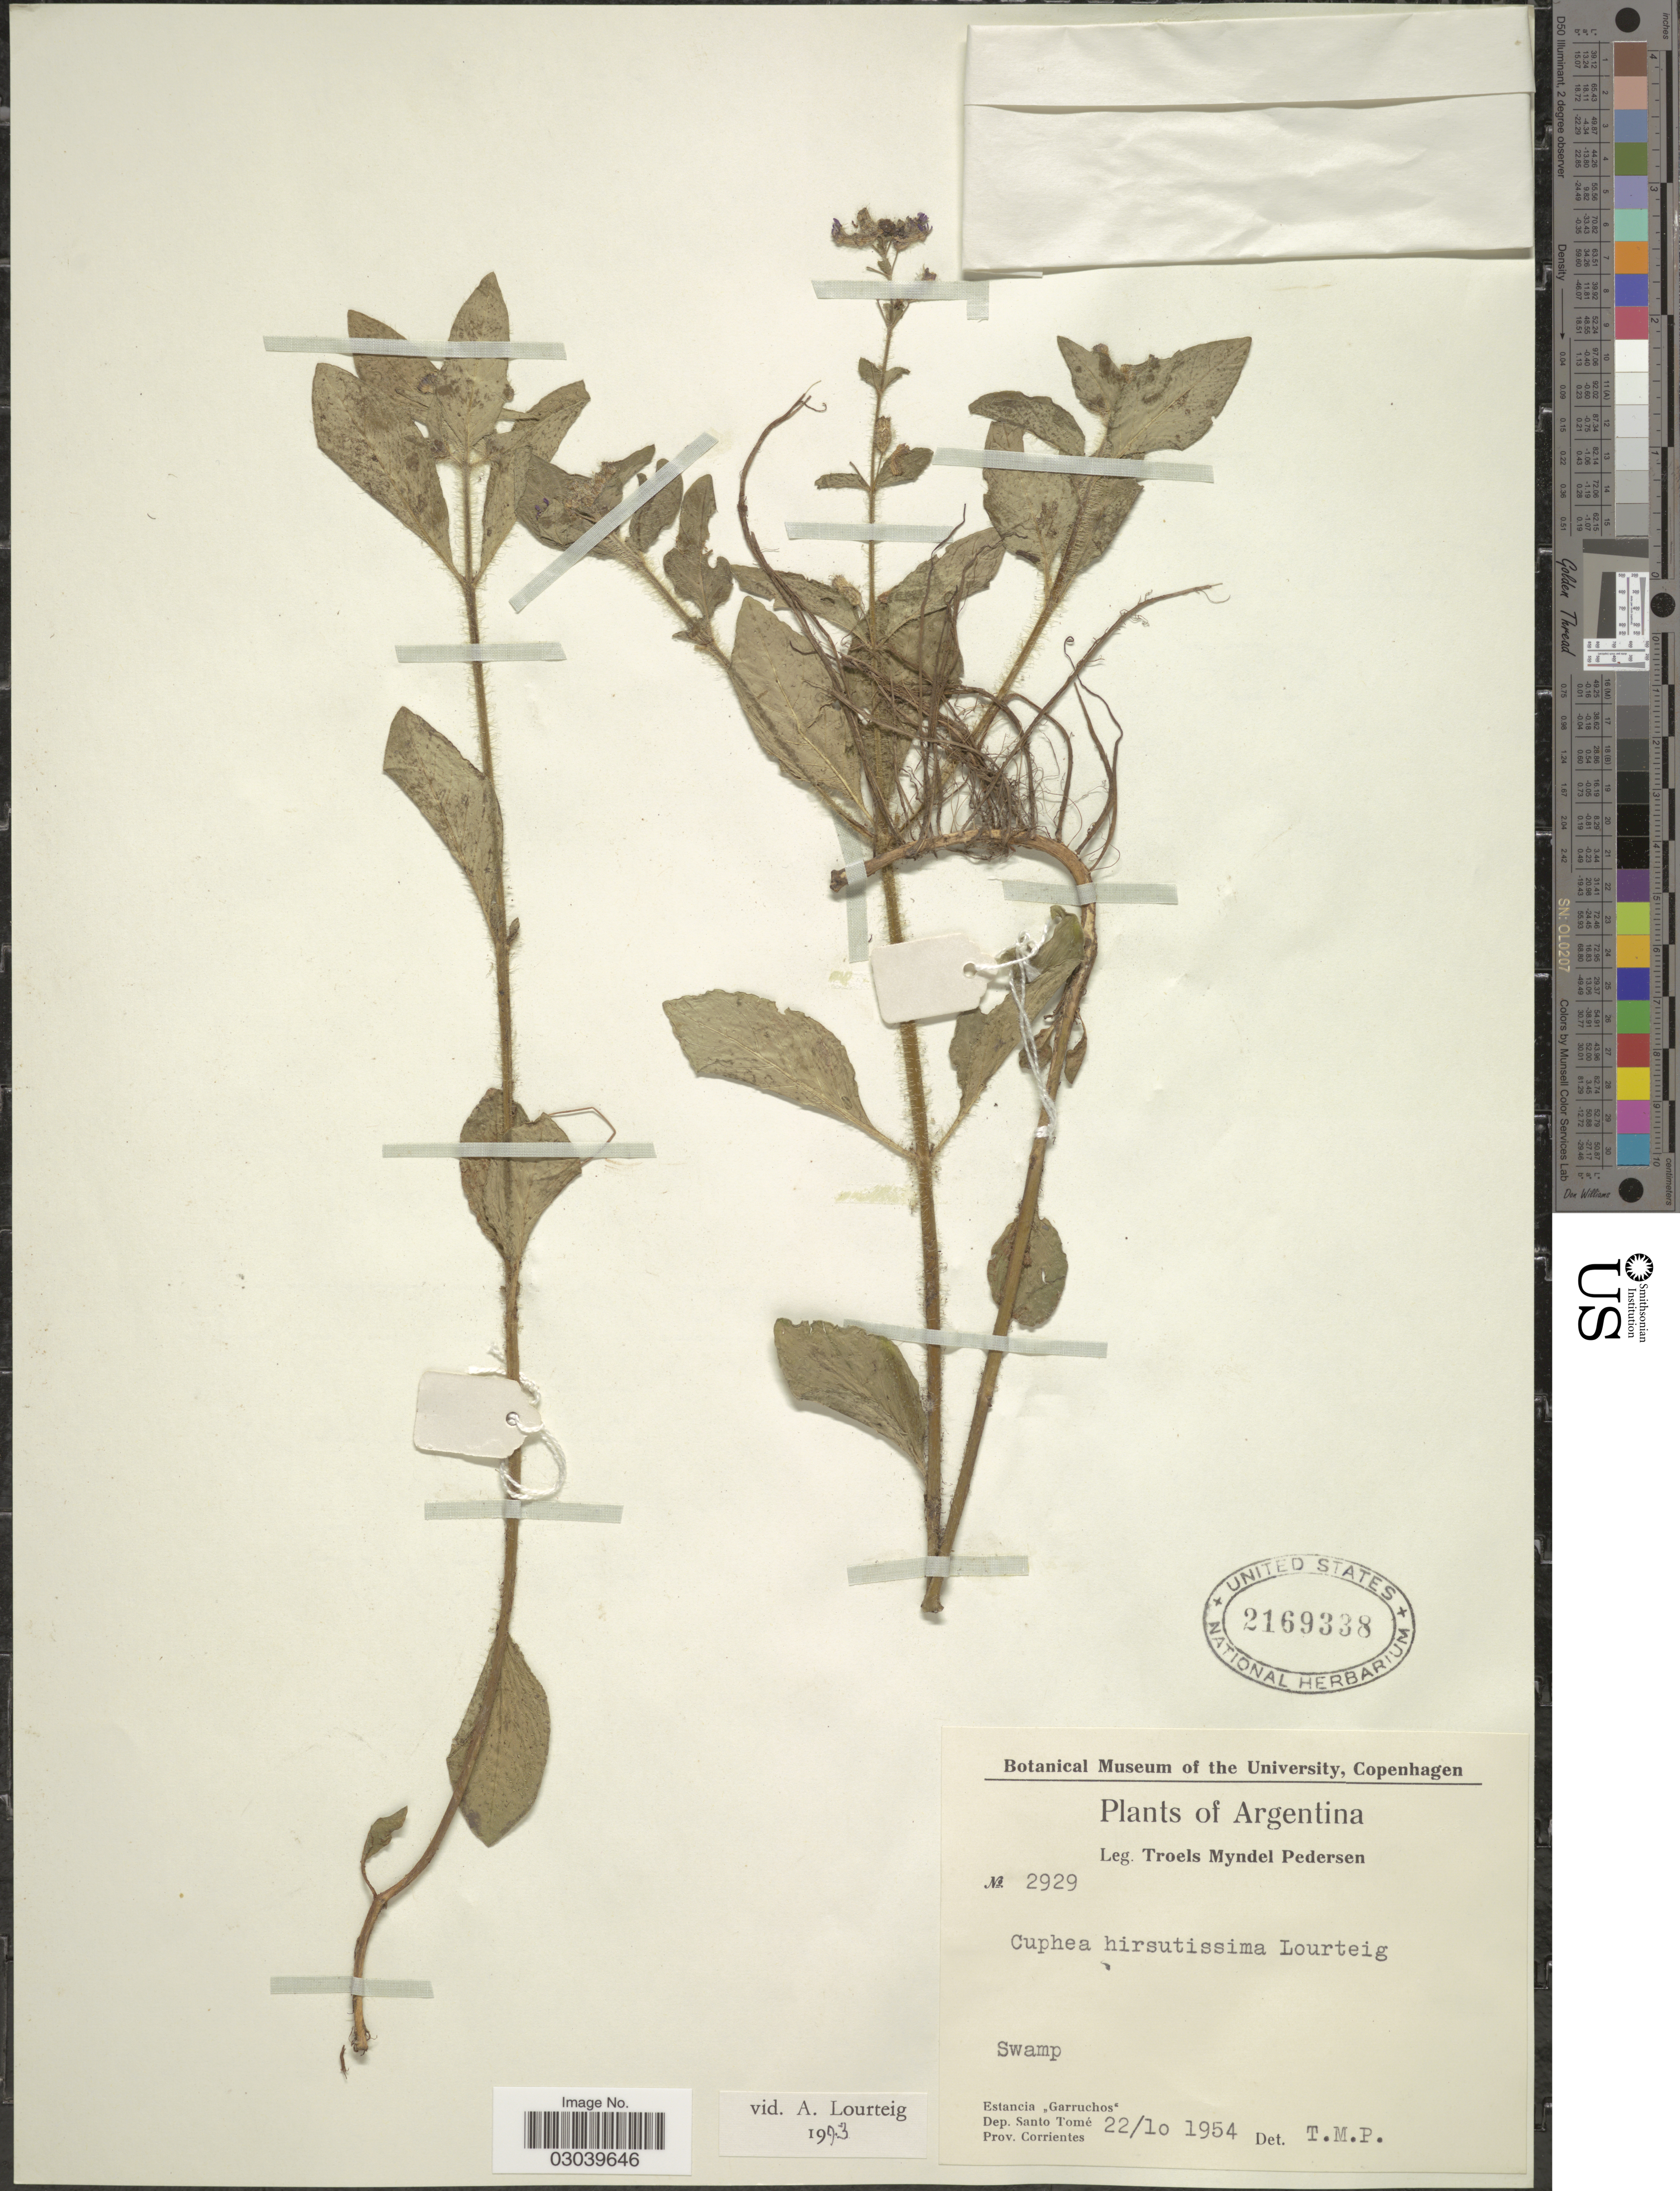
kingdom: Plantae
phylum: Tracheophyta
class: Magnoliopsida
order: Myrtales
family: Lythraceae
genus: Cuphea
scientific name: Cuphea hirsutissima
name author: Lourteig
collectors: T. Pederson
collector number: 2929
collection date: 1954-10-22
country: Argentina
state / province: Corrientes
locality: Estancia "Garruchos". Dep. Santo Tomé.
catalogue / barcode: US 2169338